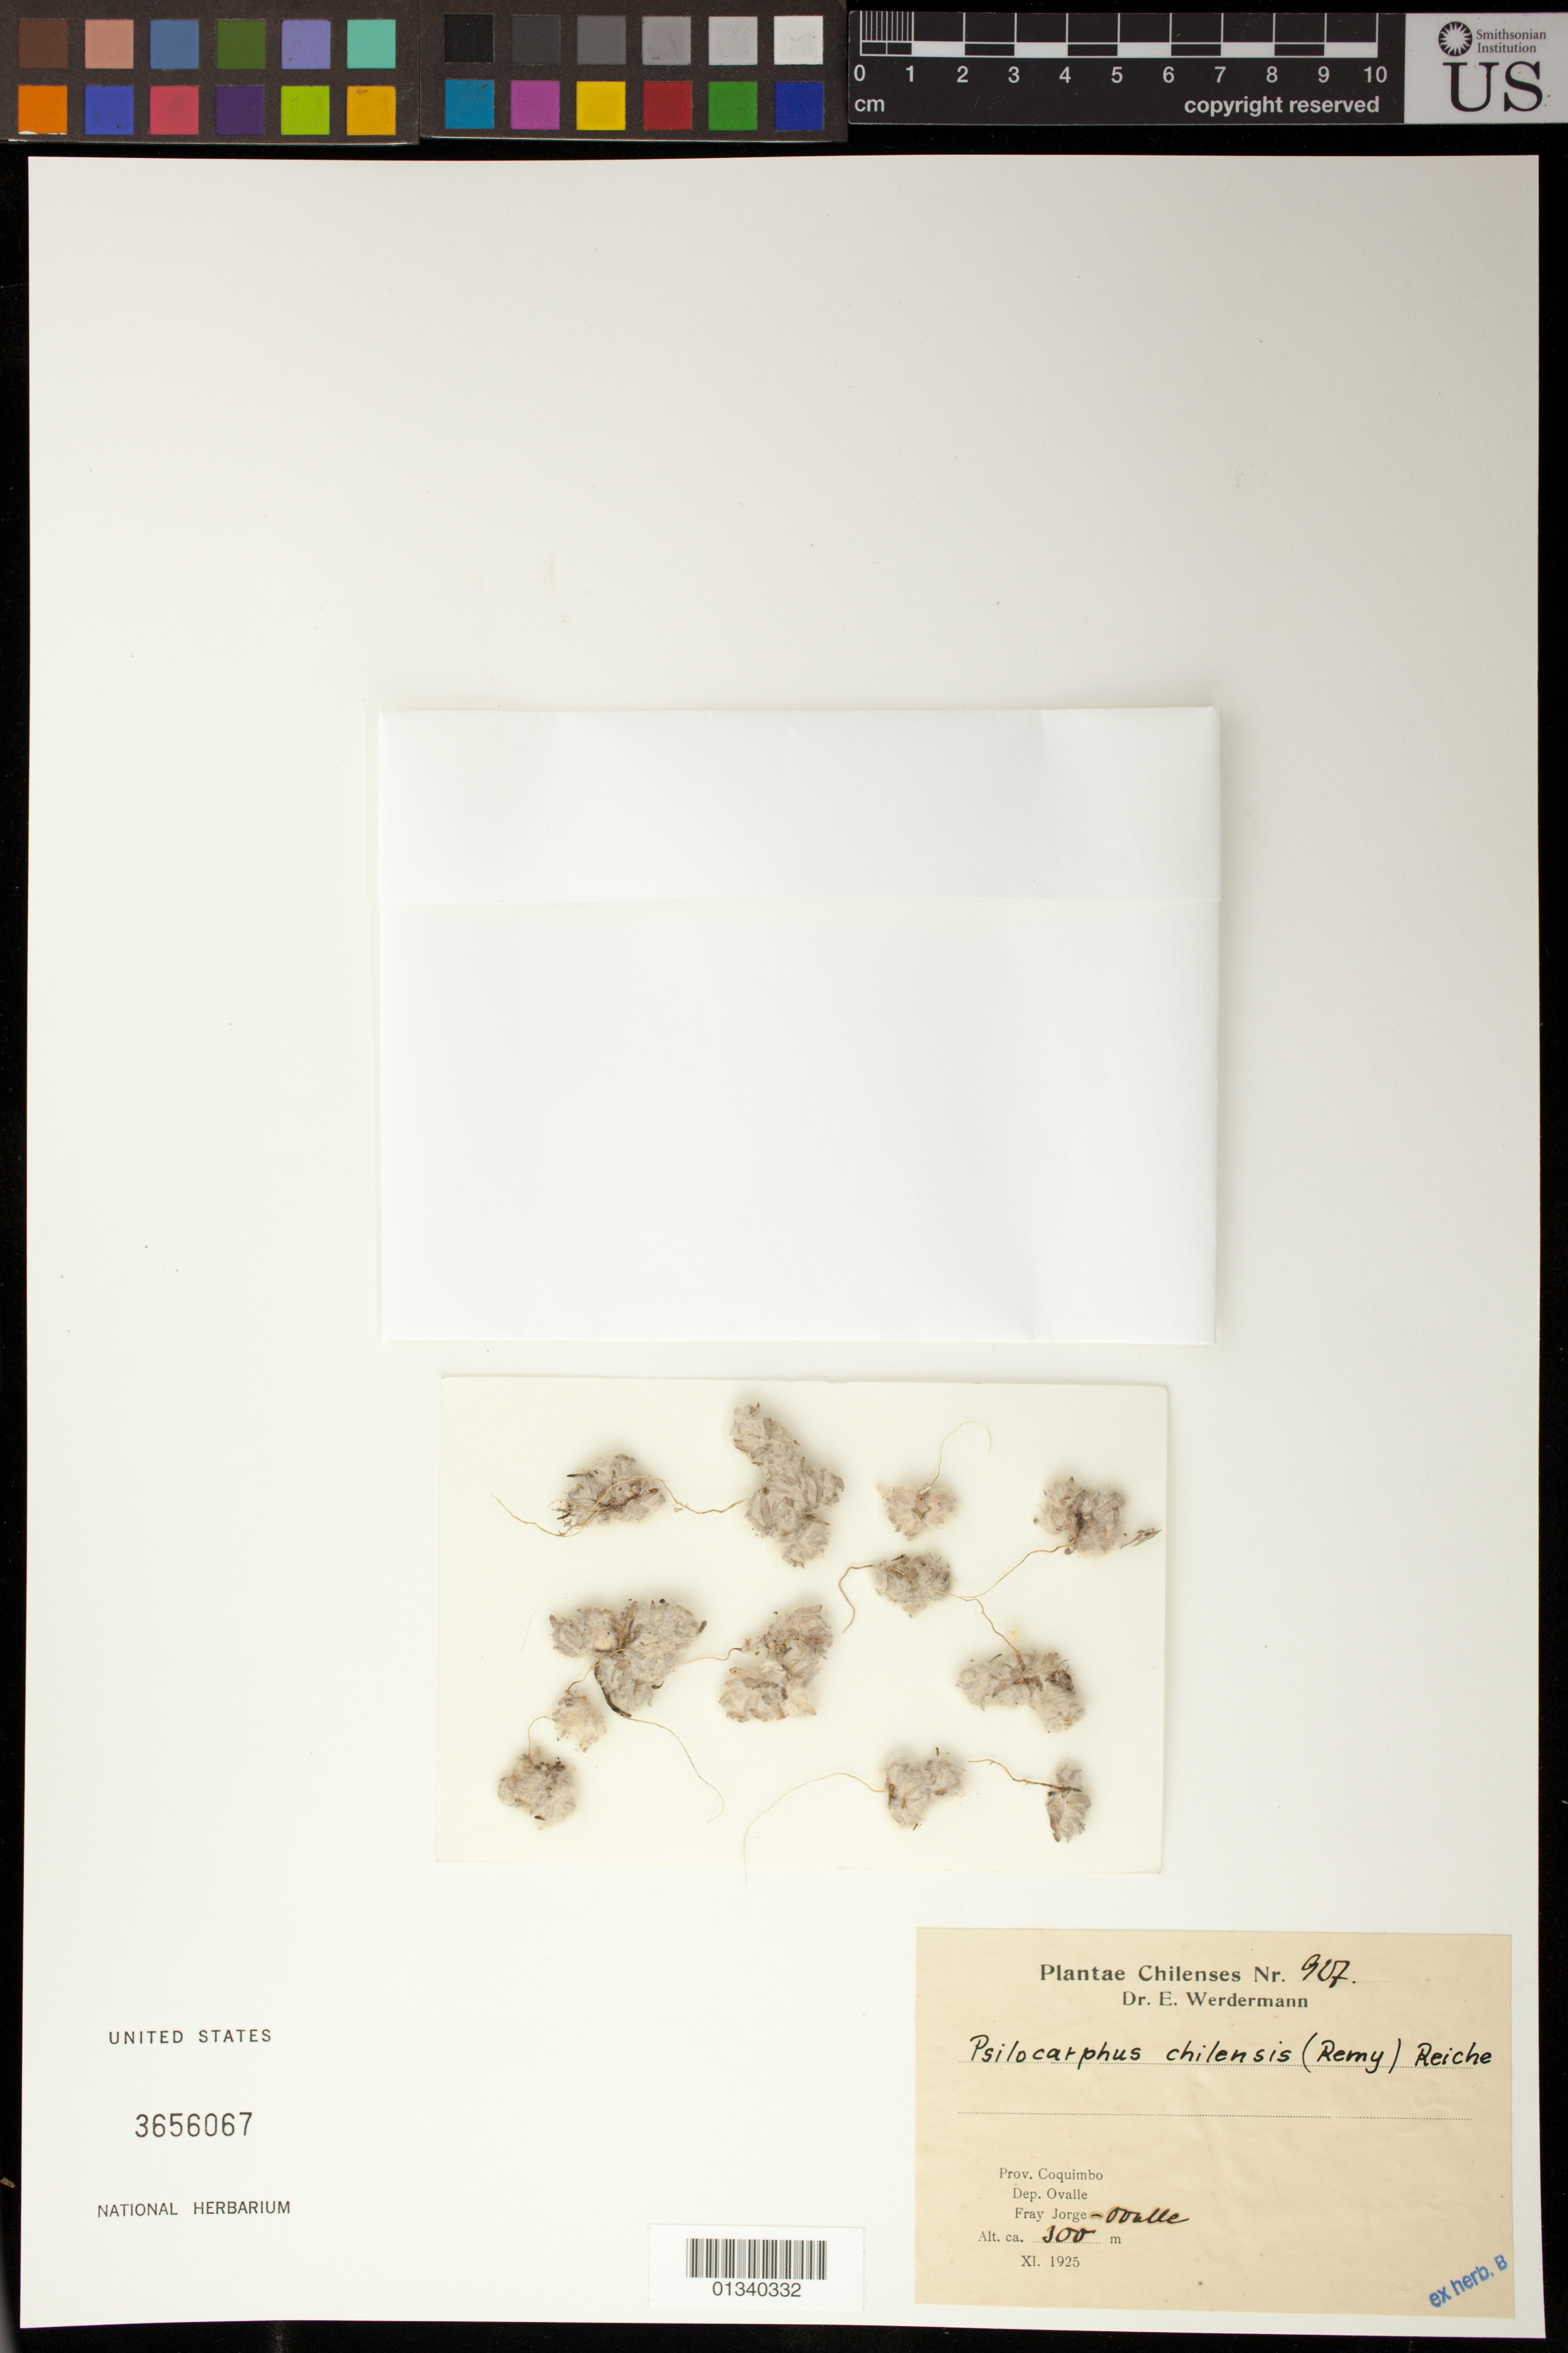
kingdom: Plantae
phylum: Tracheophyta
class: Magnoliopsida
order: Asterales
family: Asteraceae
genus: Psilocarphus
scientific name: Psilocarphus chilensis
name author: Reiche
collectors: E. Werdermann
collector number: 907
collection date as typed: Nov 1925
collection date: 1925-11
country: Chile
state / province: Coquimbo (IV)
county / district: Ovalle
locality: Fray Jorge-Ovalle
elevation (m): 300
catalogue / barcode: US 3656067